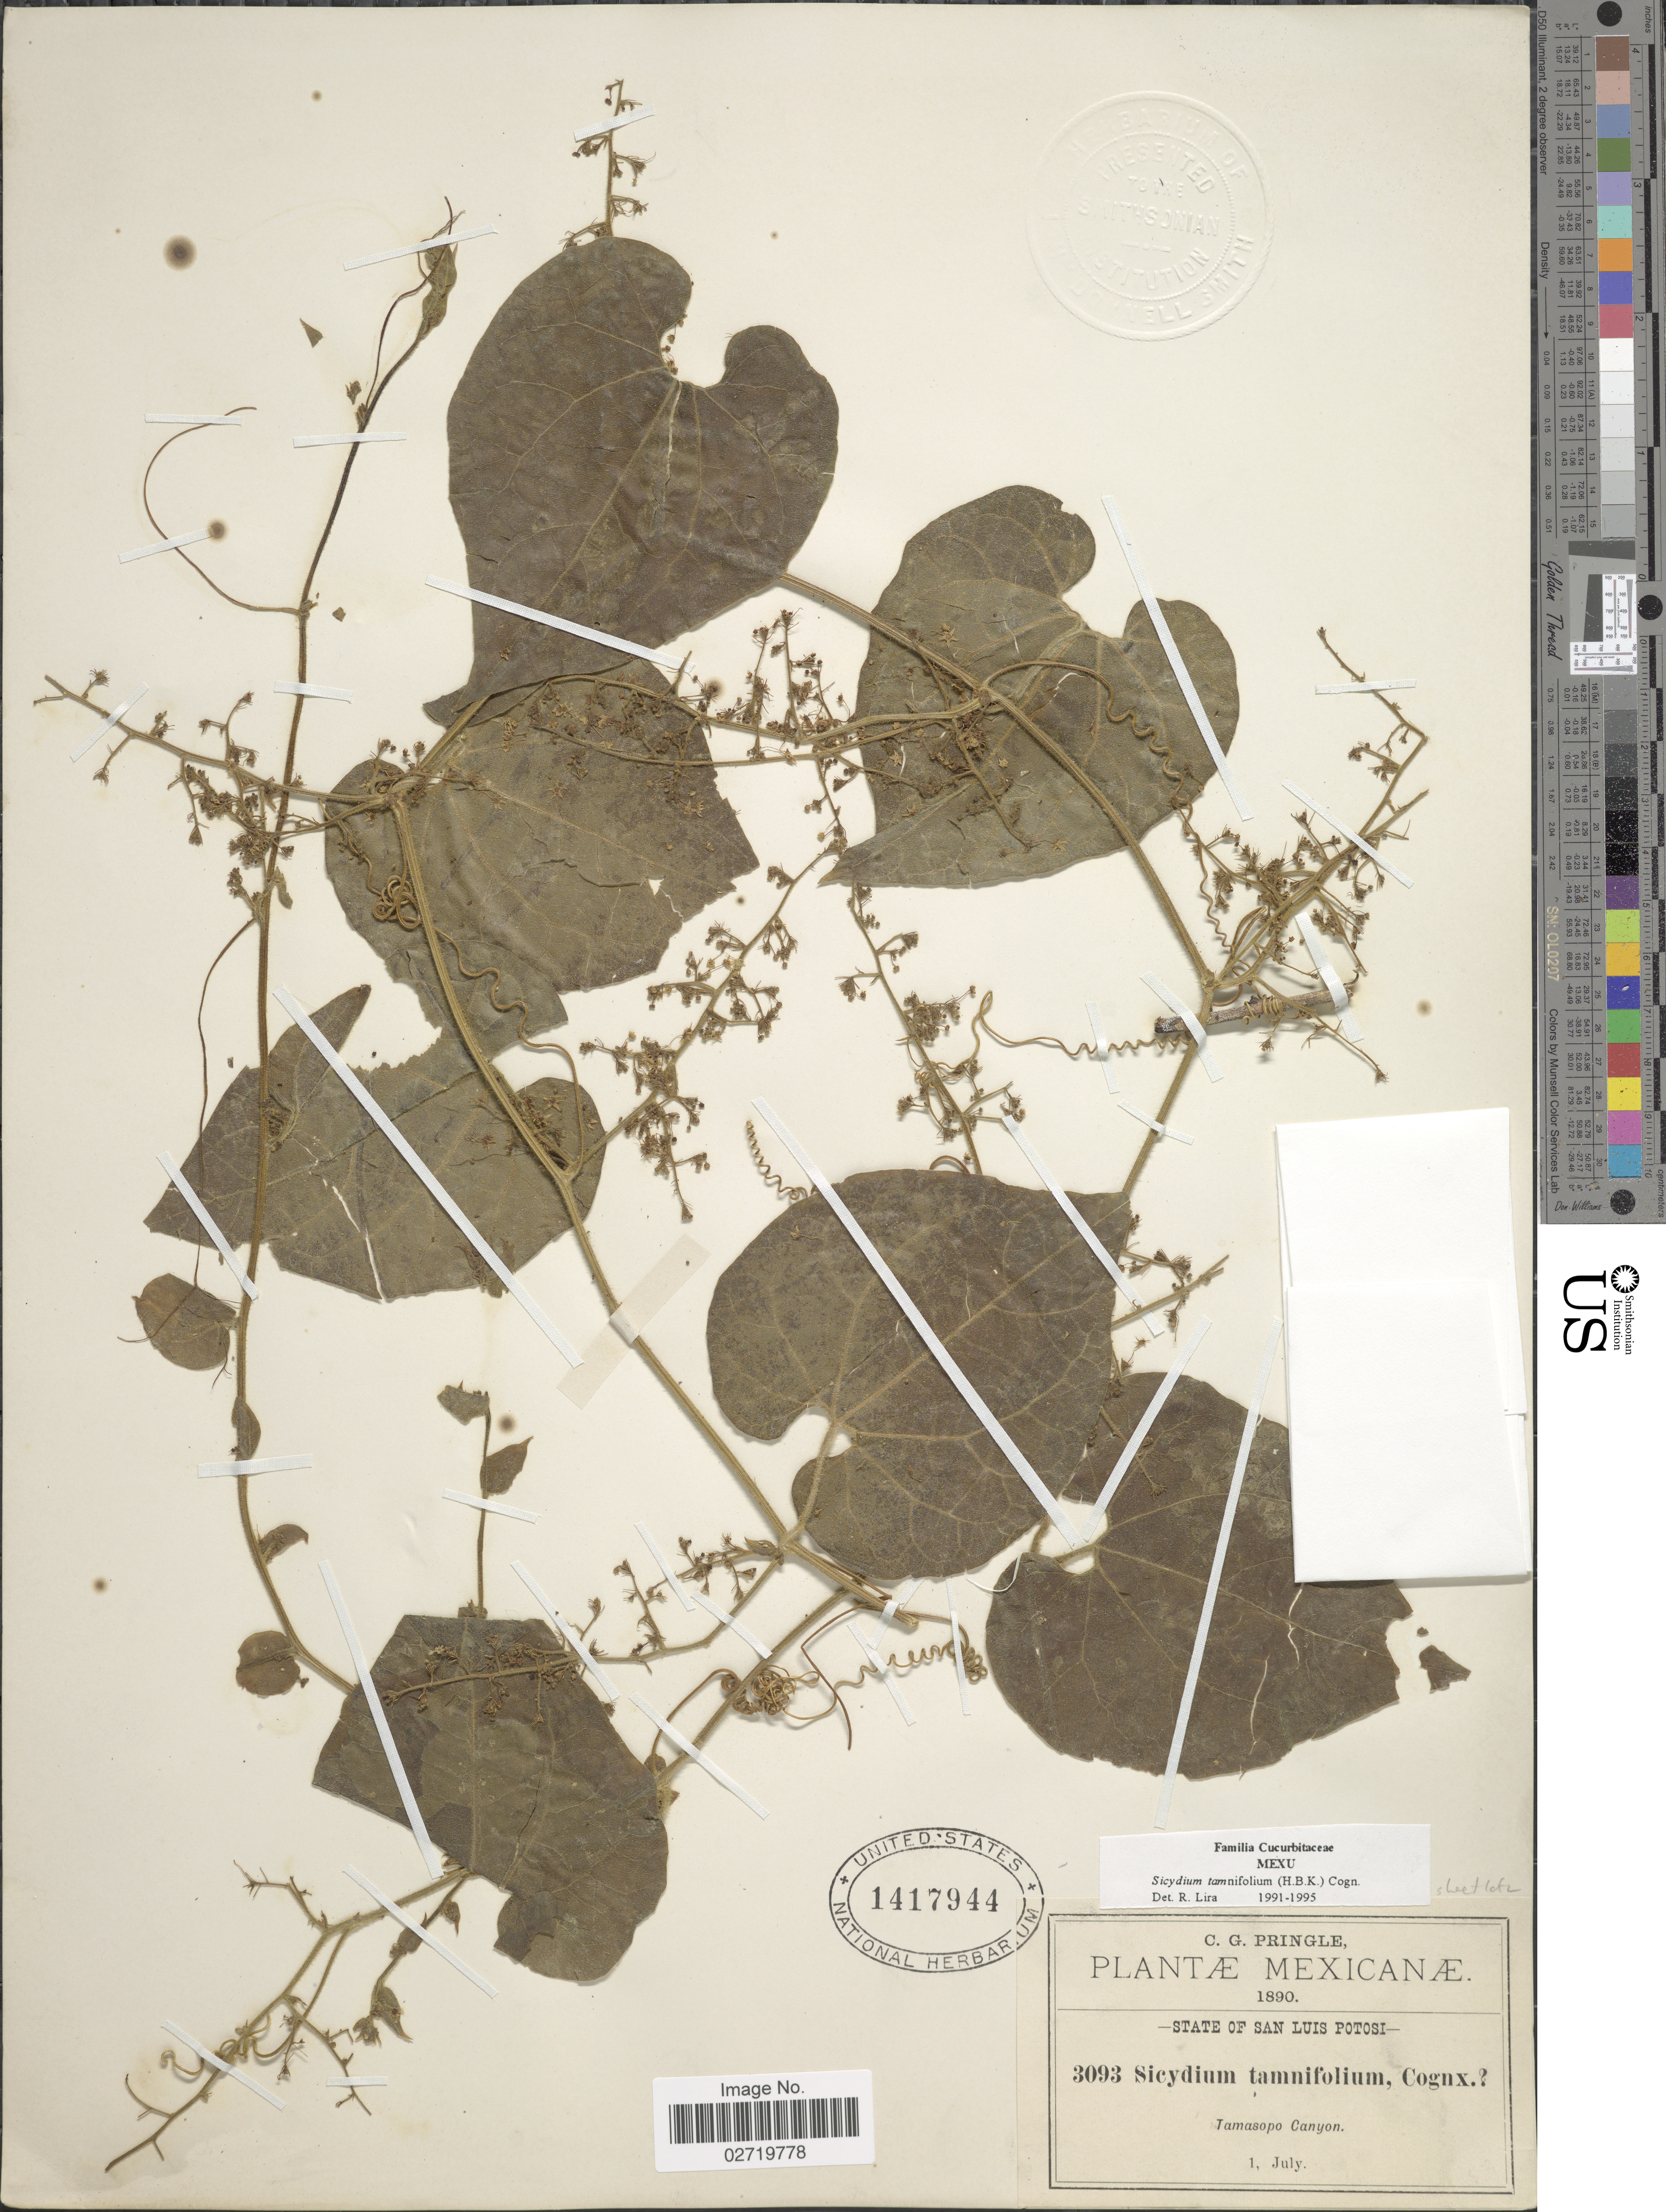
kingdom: Plantae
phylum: Tracheophyta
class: Magnoliopsida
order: Cucurbitales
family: Cucurbitaceae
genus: Sicydium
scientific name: Sicydium tamnifolium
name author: (Kunth) Cogn.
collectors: C. G. Pringle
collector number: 3093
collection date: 1890-07-01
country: Mexico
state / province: San Luis Potosí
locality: Tamasopo Canyon.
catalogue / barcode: US 1417944